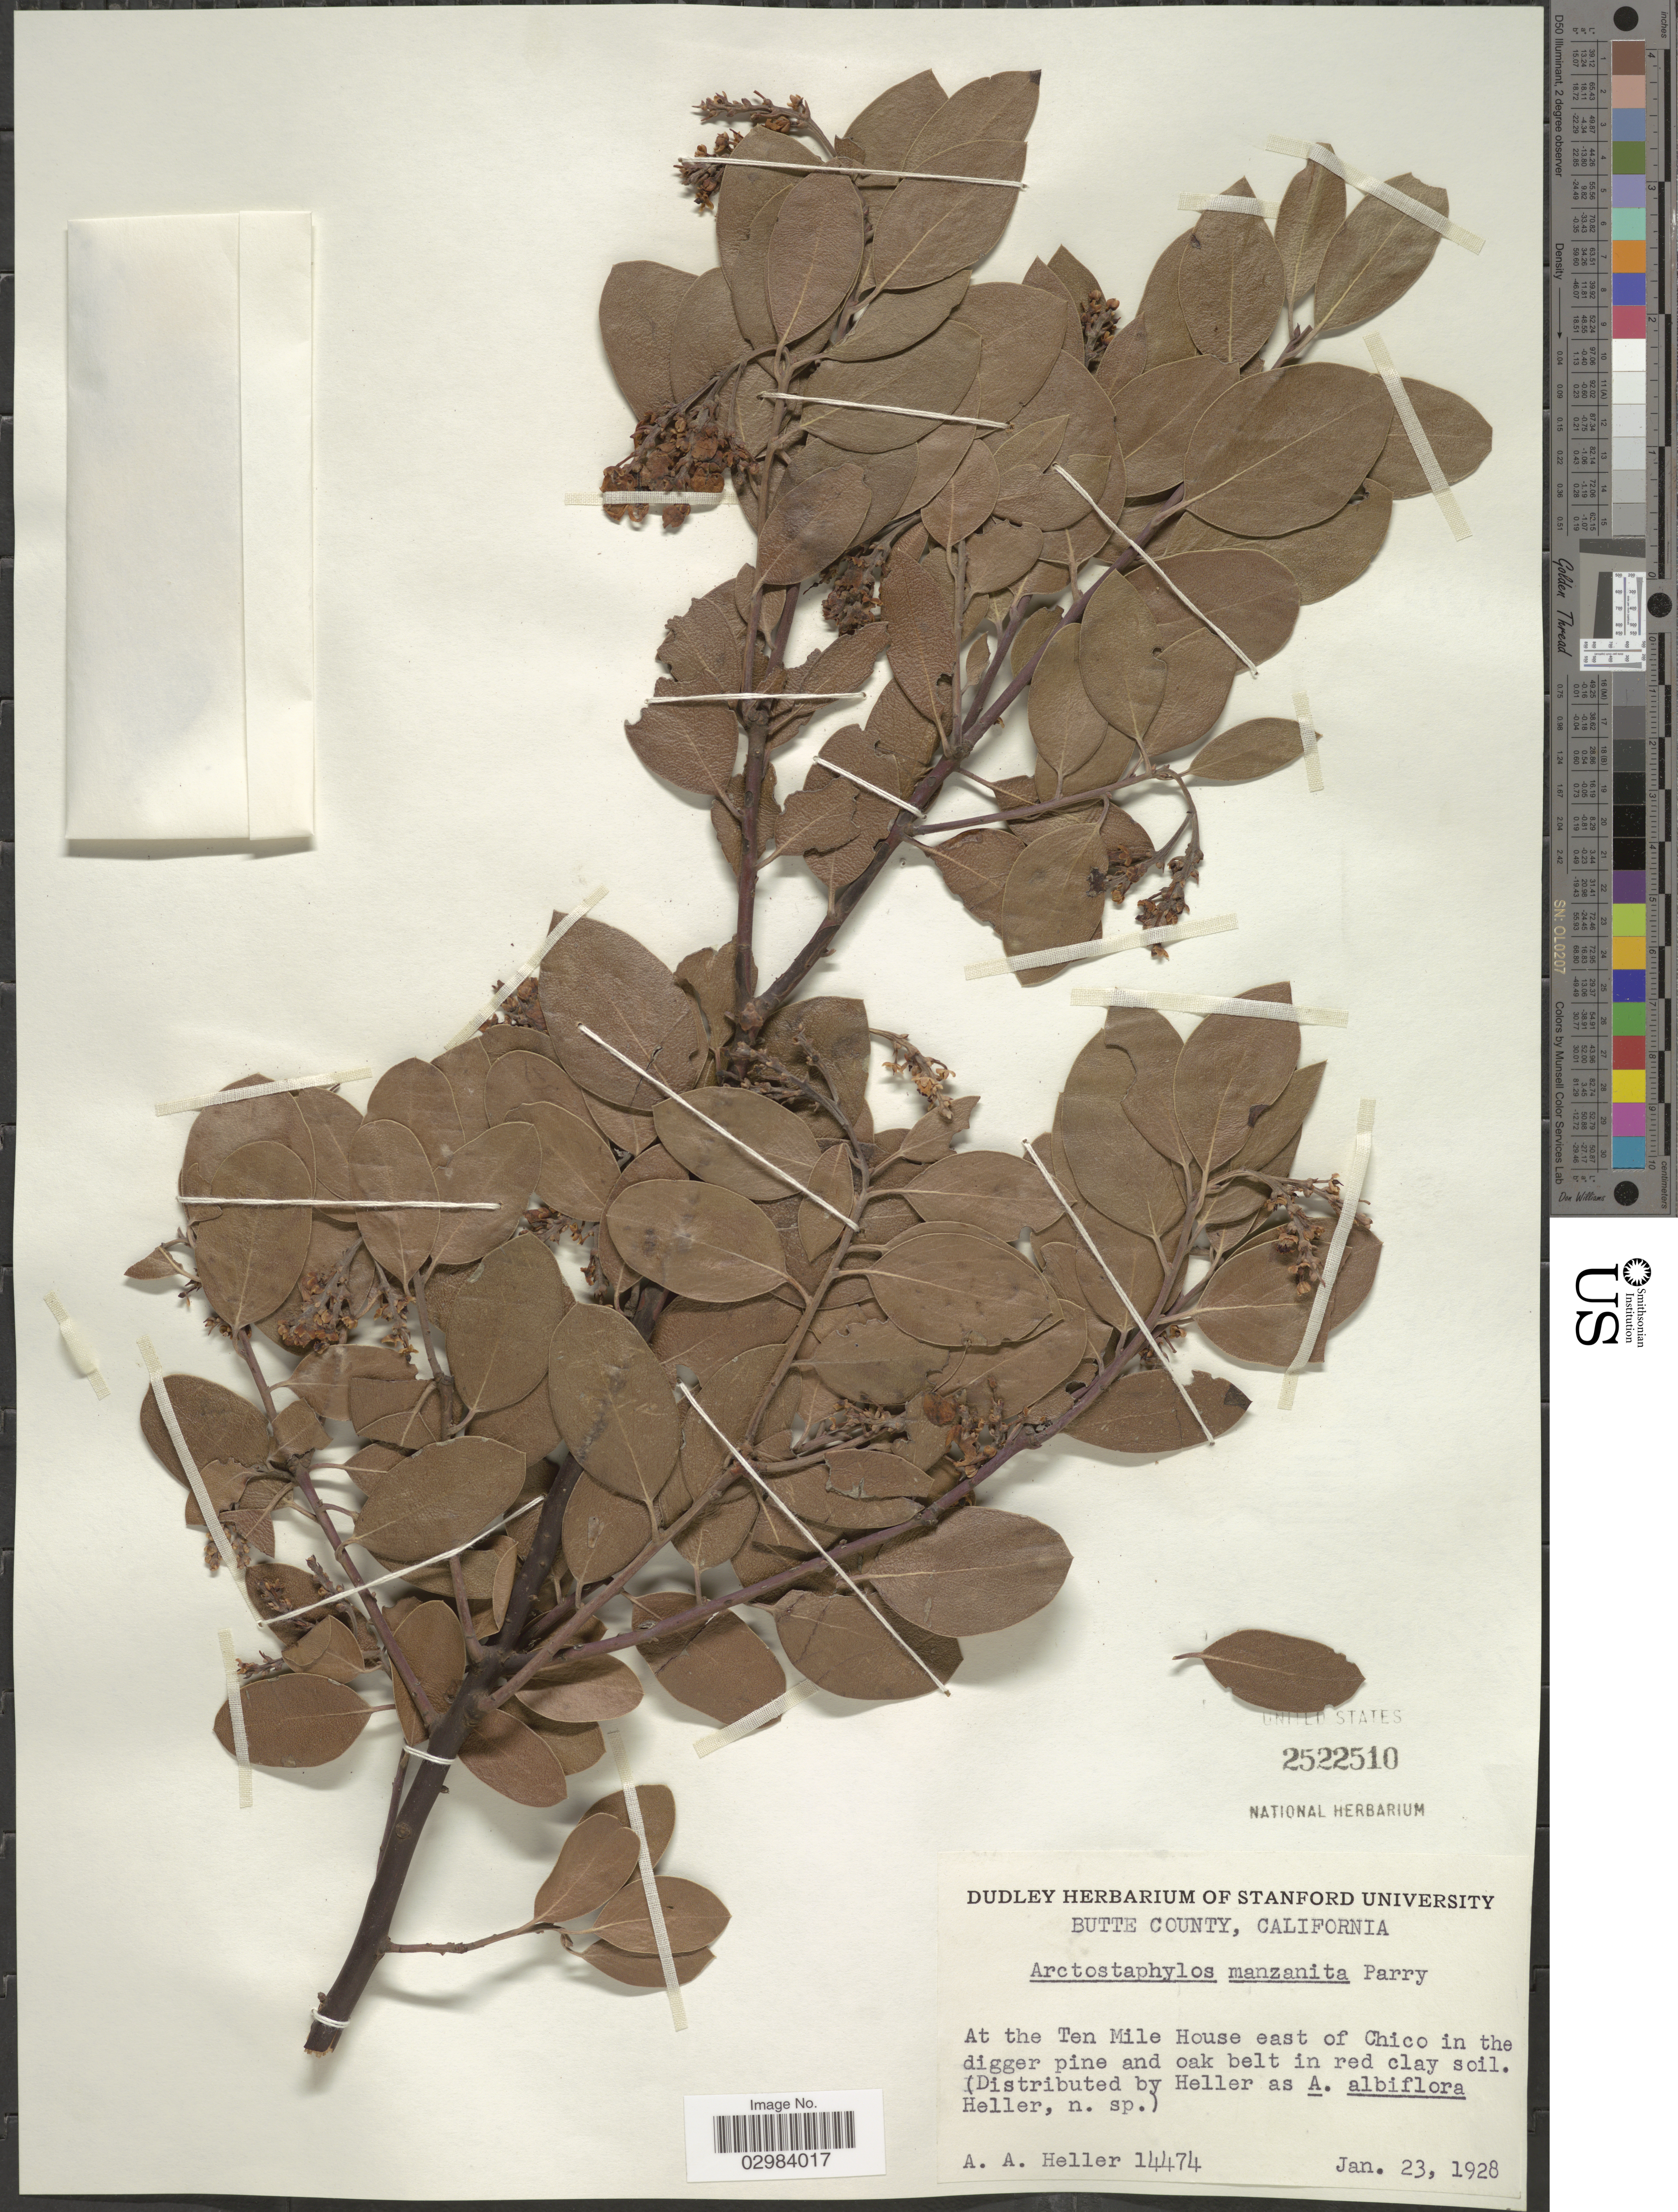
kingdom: Plantae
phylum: Tracheophyta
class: Magnoliopsida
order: Ericales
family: Ericaceae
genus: Arctostaphylos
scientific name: Arctostaphylos manzanita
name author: Parry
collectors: A. A. Heller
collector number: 14474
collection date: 1928-01-23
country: United States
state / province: California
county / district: Butte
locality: Butte County, At the Ten Mile House east of Chico in the digger pine and oak belt in red clay soil.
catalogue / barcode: US 2522510